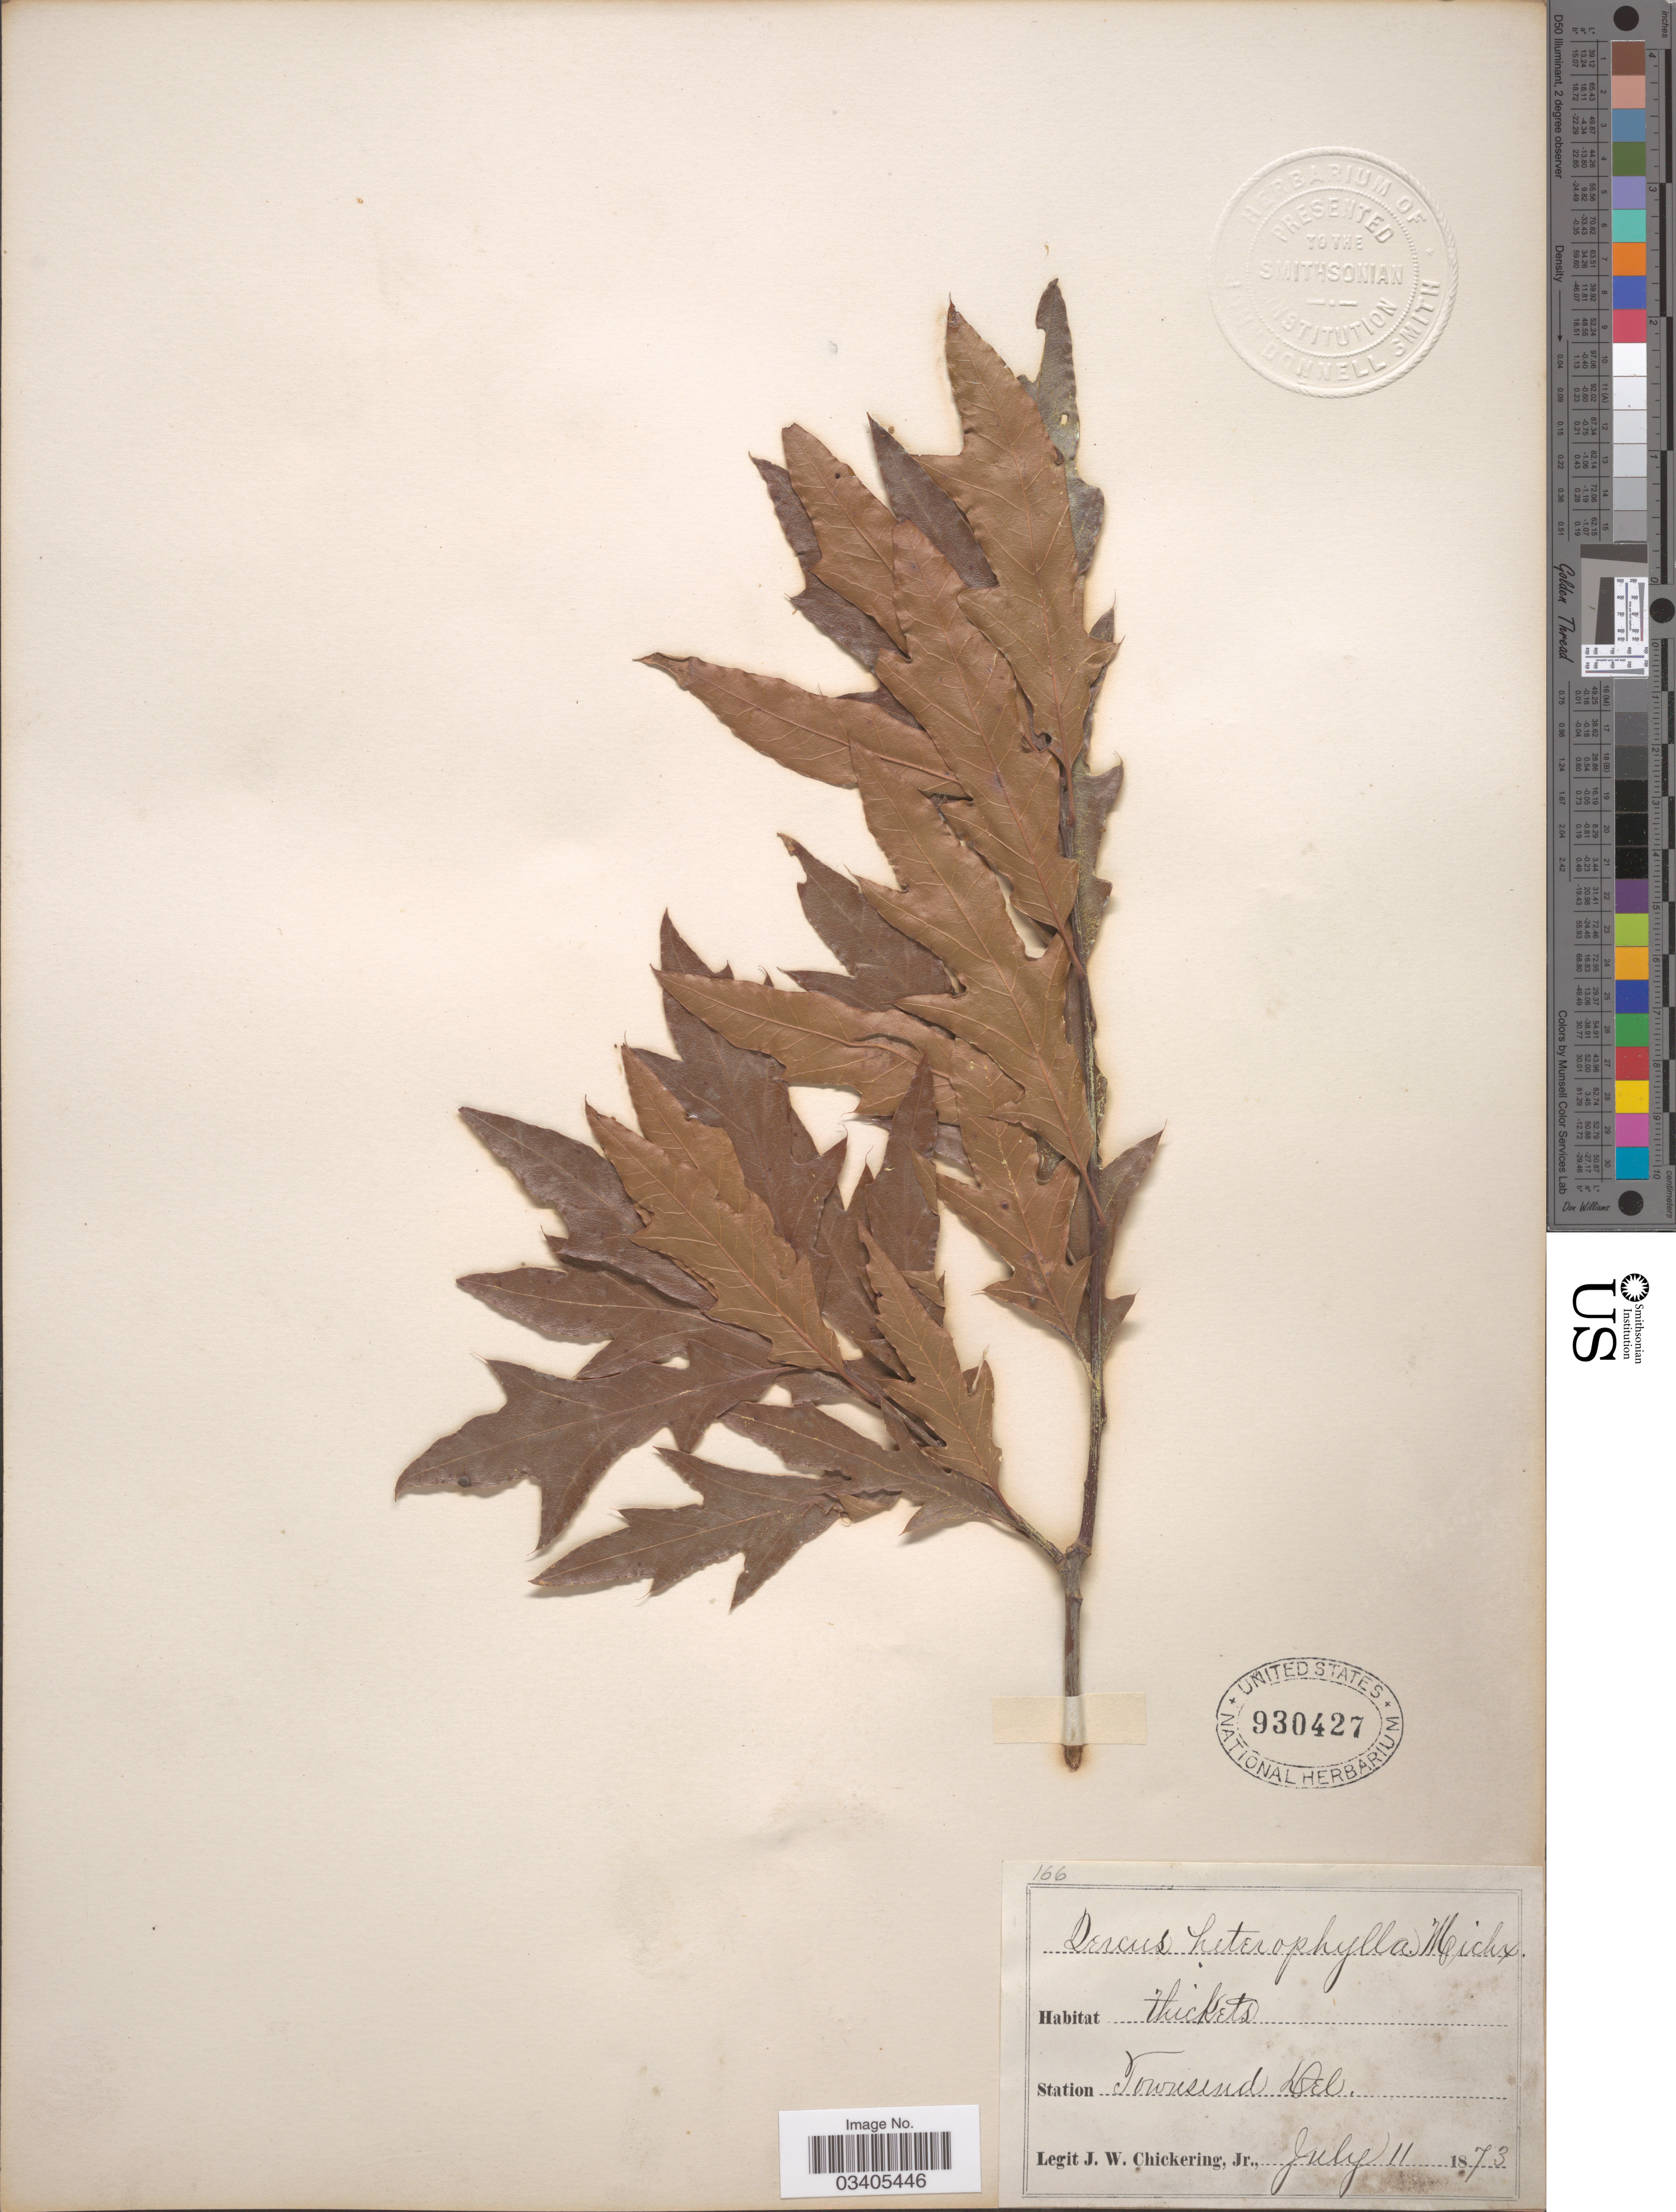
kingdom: Plantae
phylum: Tracheophyta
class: Magnoliopsida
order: Fagales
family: Fagaceae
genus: Quercus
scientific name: Quercus x heterophylla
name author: Michx.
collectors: J. W. Chickering Jr.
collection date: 1873-07-11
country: United States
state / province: Delaware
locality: Station Townsend.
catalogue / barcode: US 930427